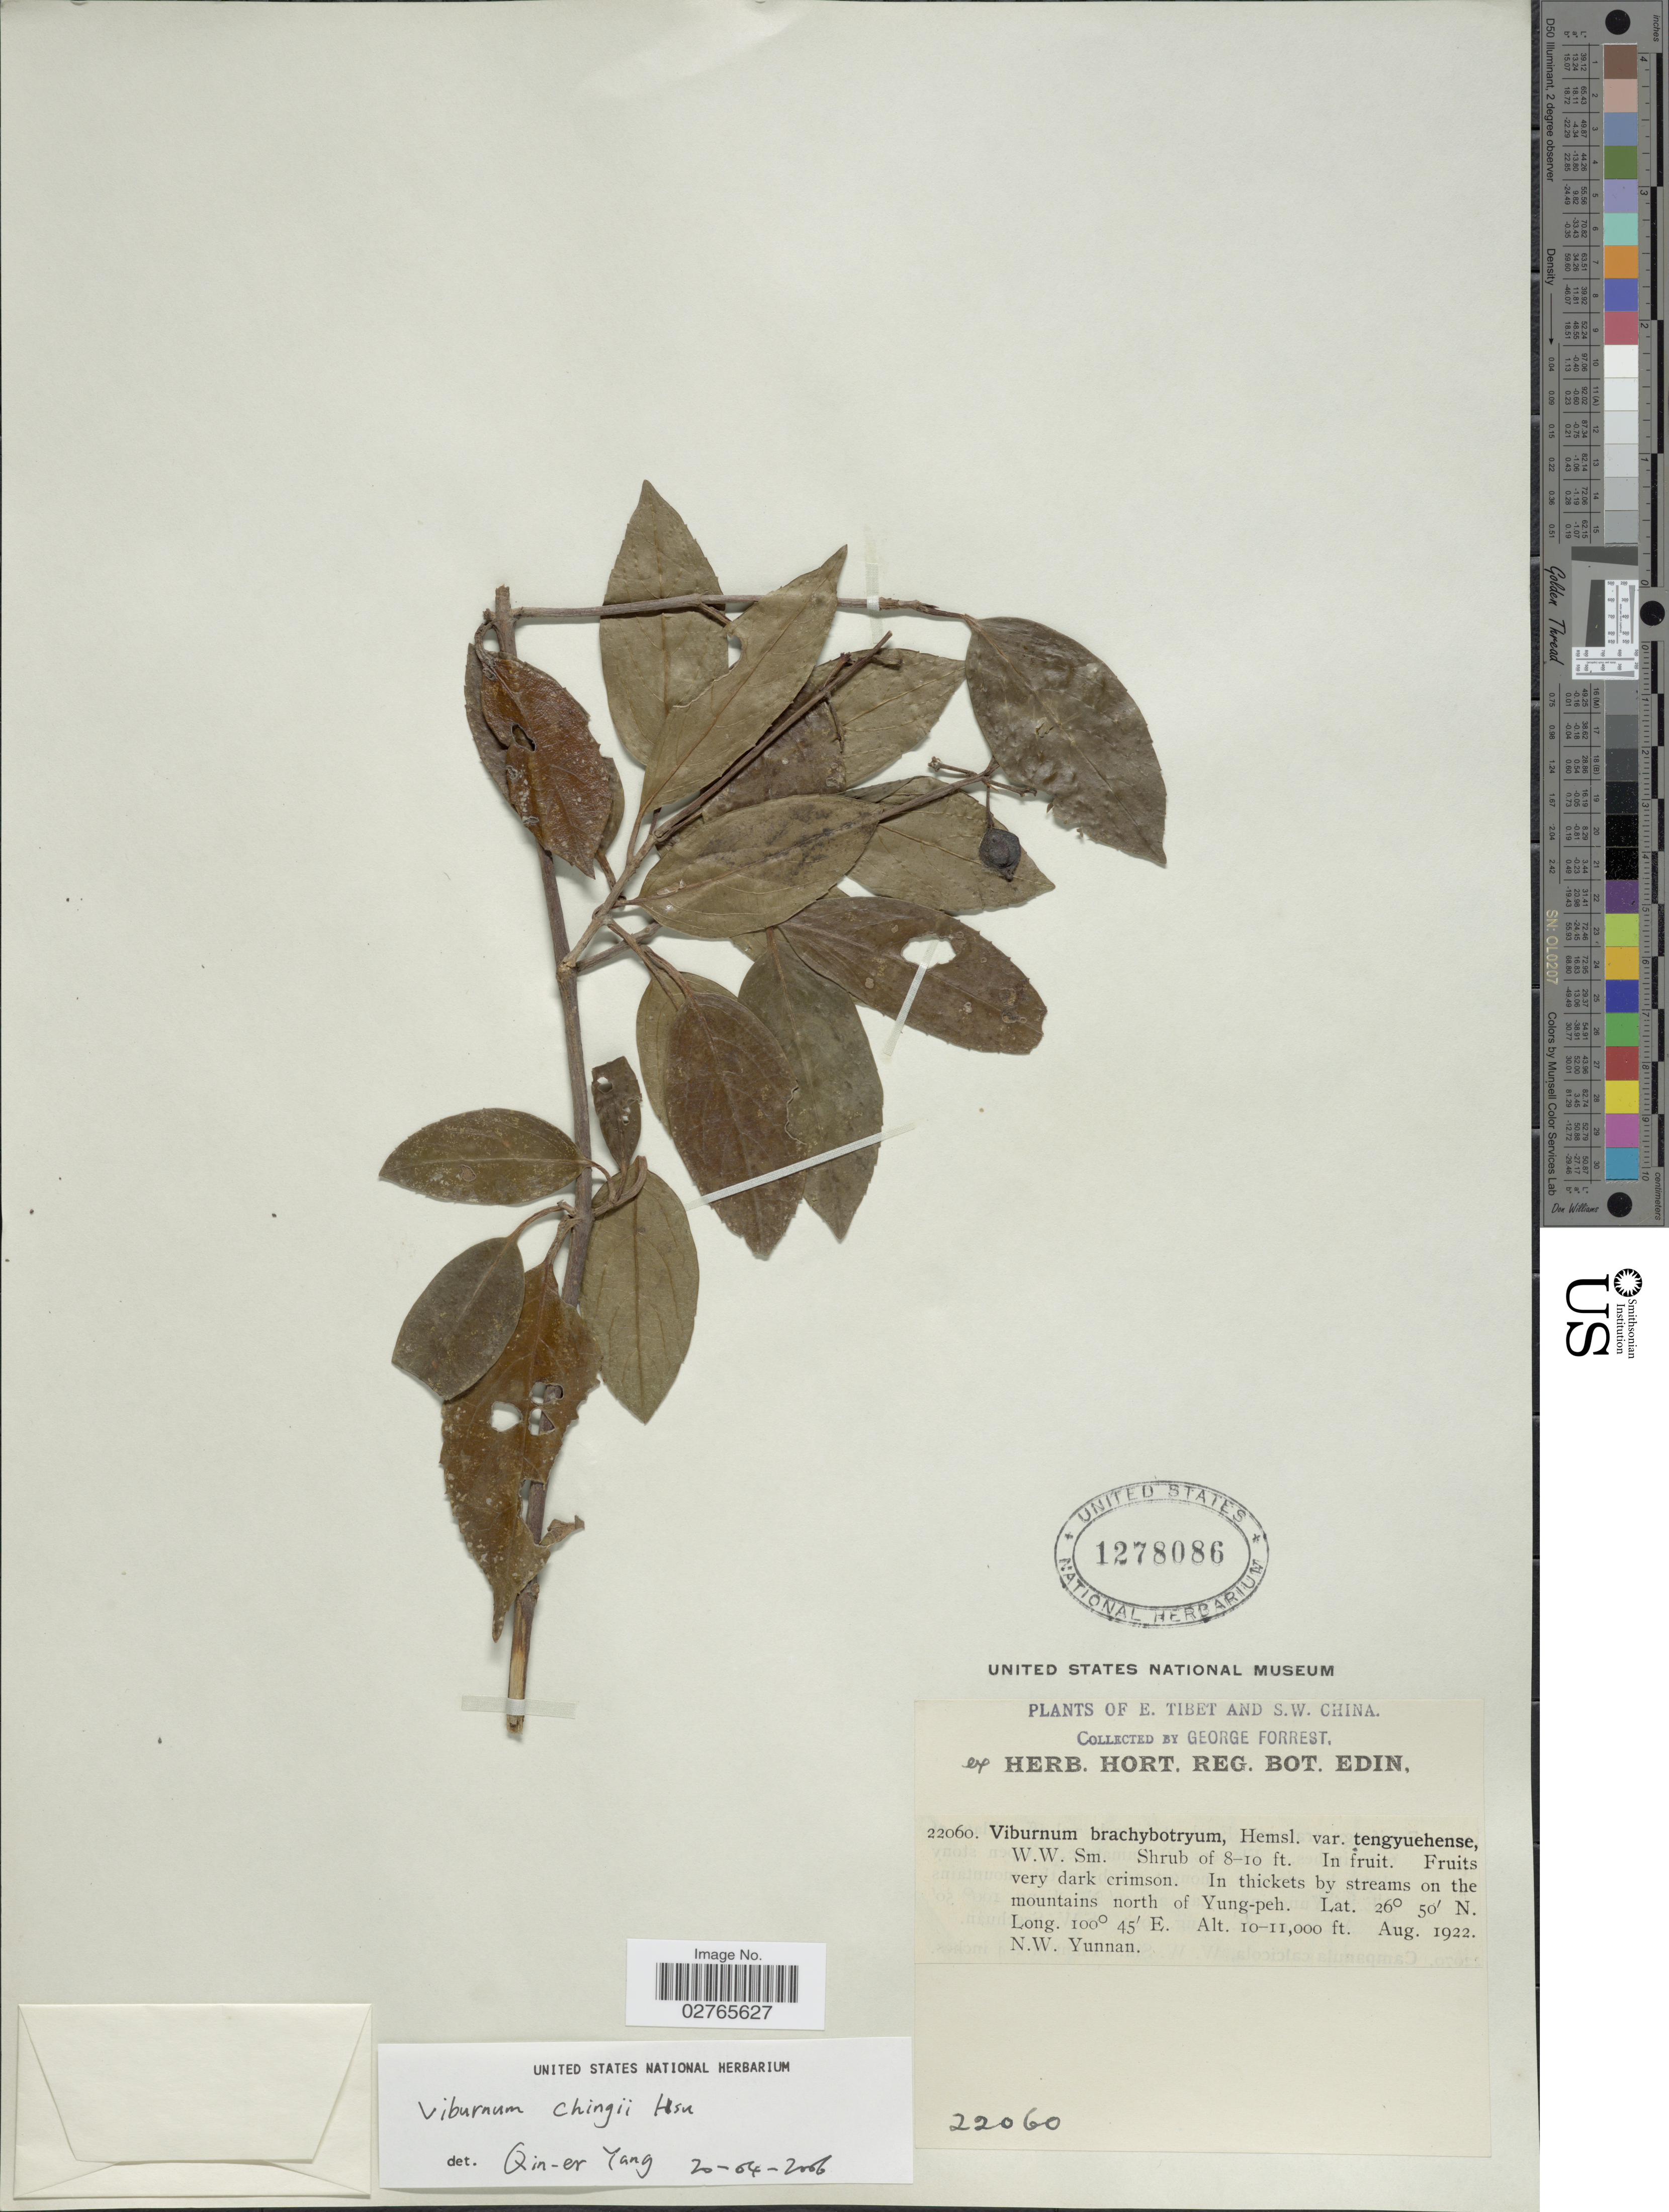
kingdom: Plantae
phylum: Tracheophyta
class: Magnoliopsida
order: Dipsacales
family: Viburnaceae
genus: Viburnum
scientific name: Viburnum chingii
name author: P.S. Hsu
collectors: G. Forrest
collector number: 22060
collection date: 1922-08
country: China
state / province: Yunnan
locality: E. Tibet and S.W. China. In thickets by streams on the mountains north of Yung-peh. N.W. Yunnan.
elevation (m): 3048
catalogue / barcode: US 1278086